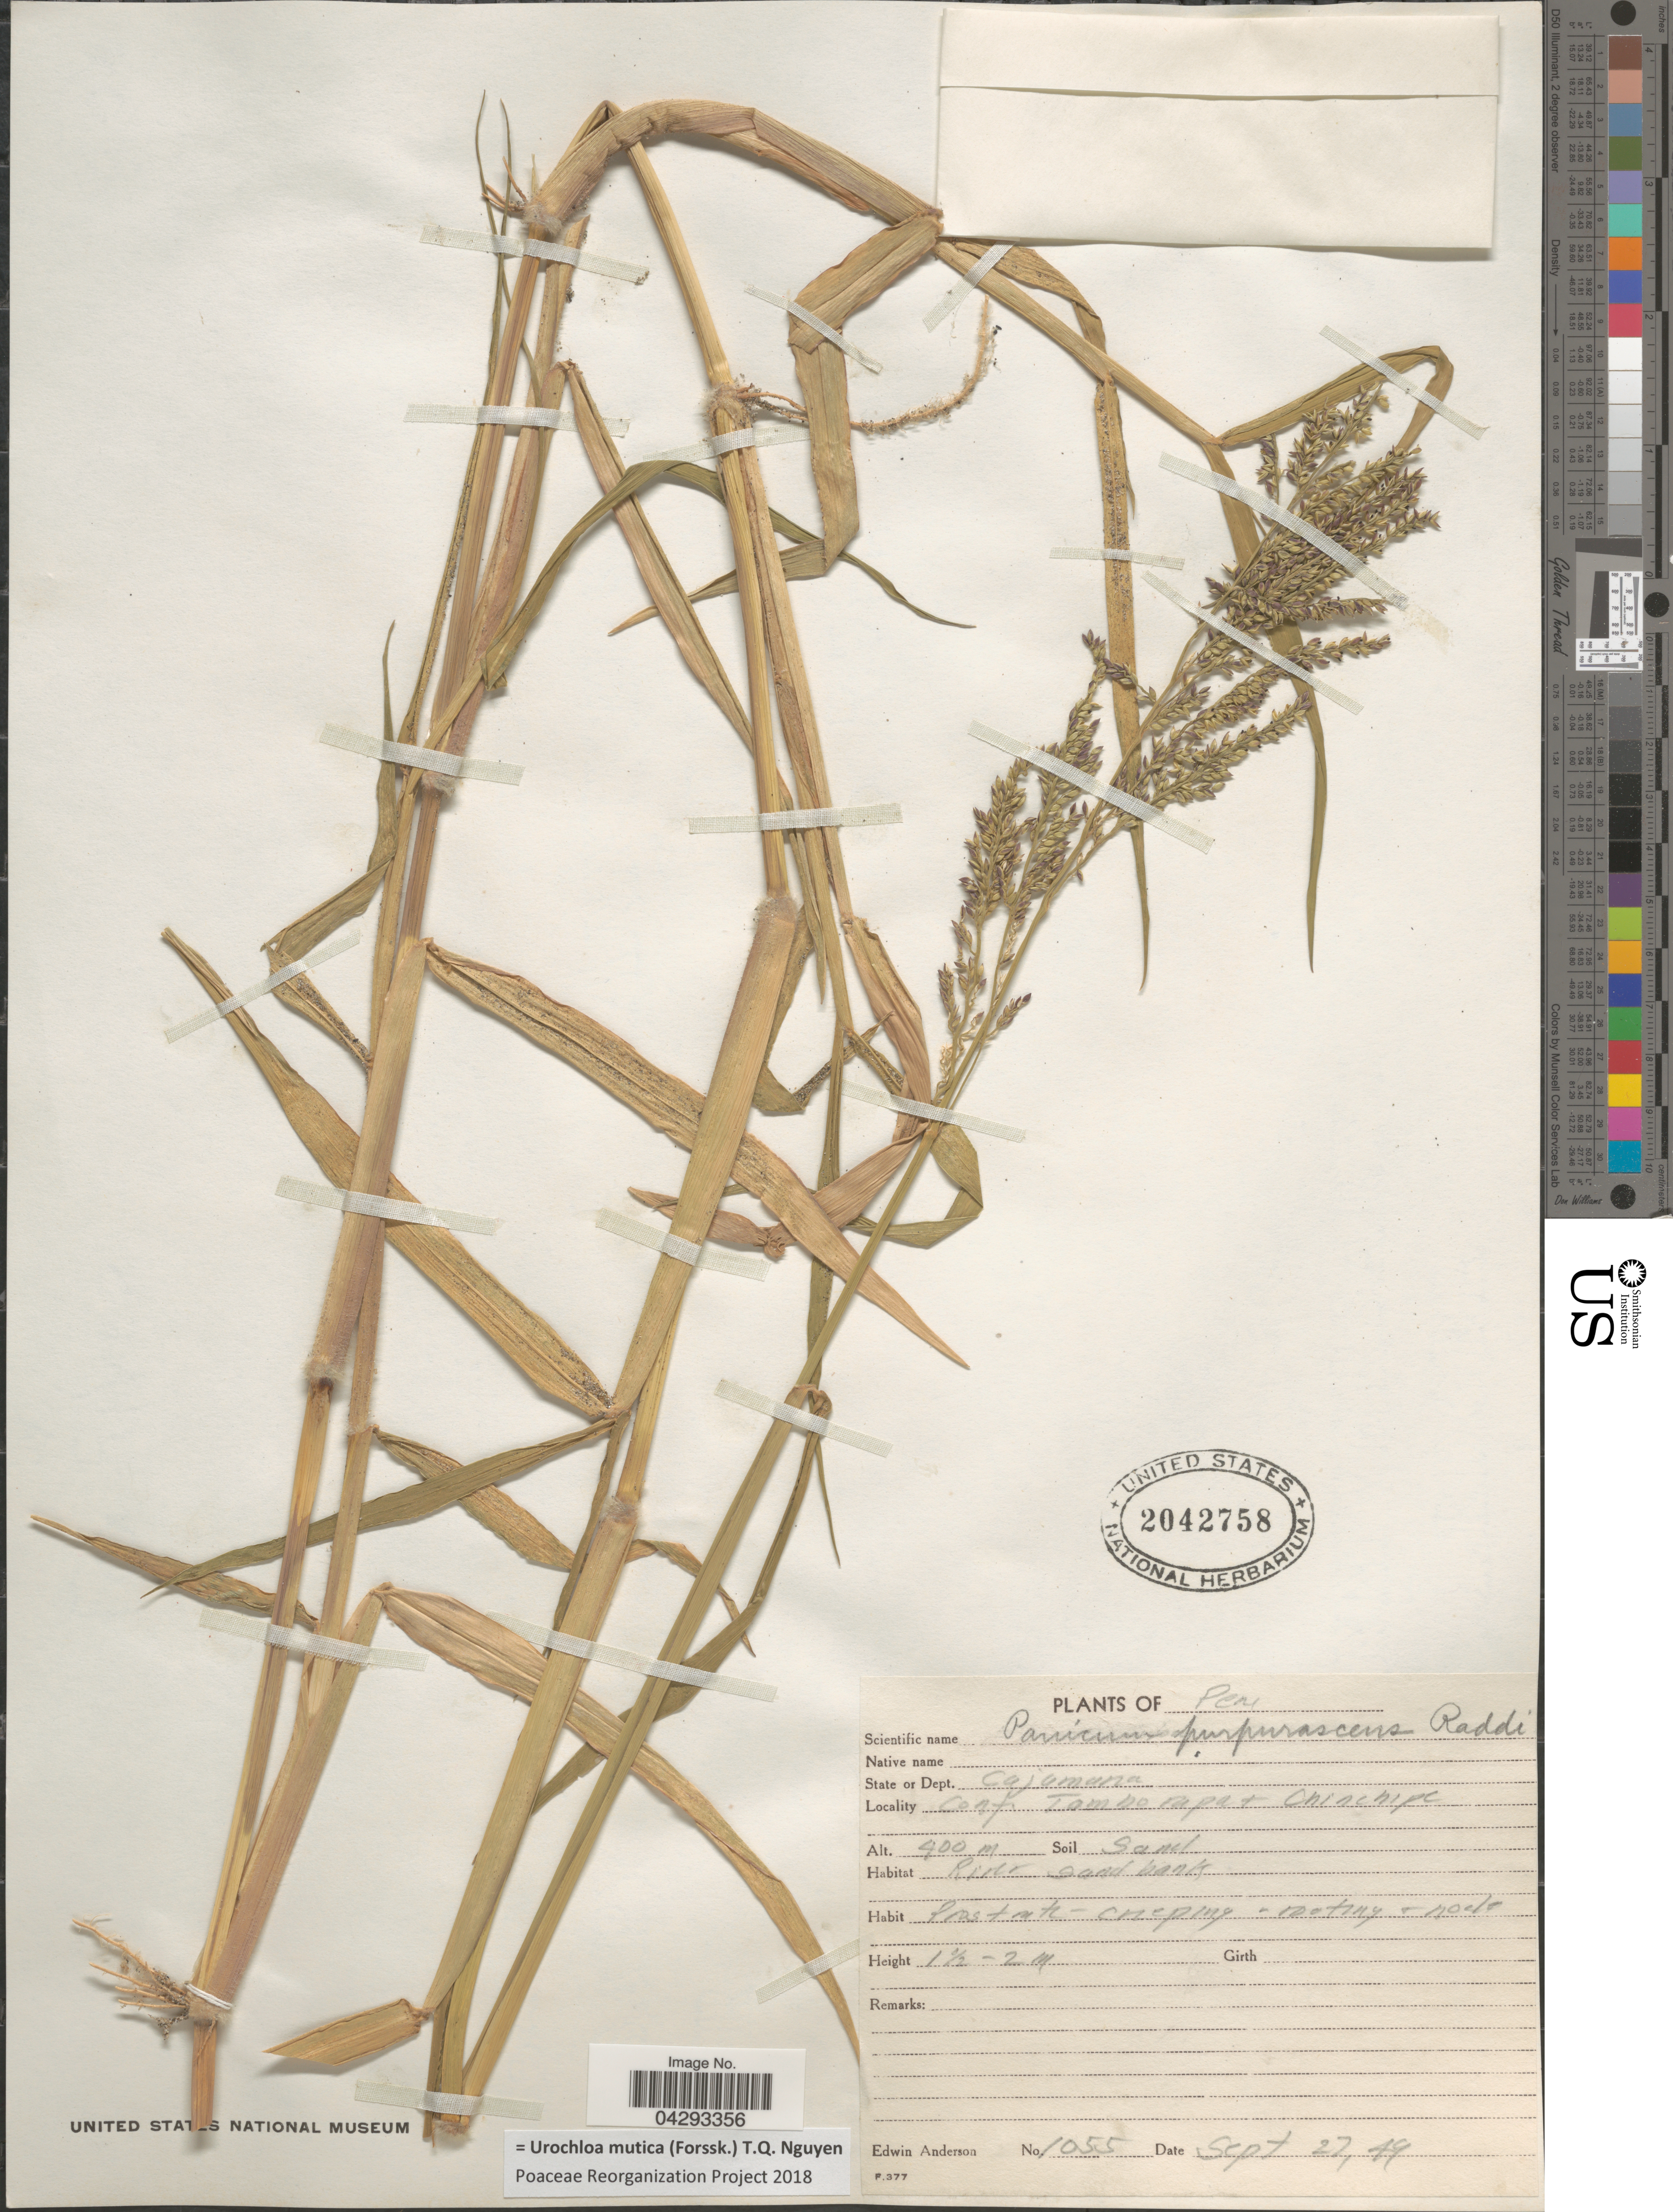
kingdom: Plantae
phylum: Tracheophyta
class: Liliopsida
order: Poales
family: Poaceae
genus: Urochloa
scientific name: Urochloa mutica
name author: (Forssk.) T.Q. Nguyen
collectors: E. Anderson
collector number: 1055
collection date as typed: Transcribed d/m/y: 27/9/49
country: Peru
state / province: Cajamarca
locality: State or Dept. Cajamarca. Conf Tamborapa + Chinchipe.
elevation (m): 400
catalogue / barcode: US 2042758